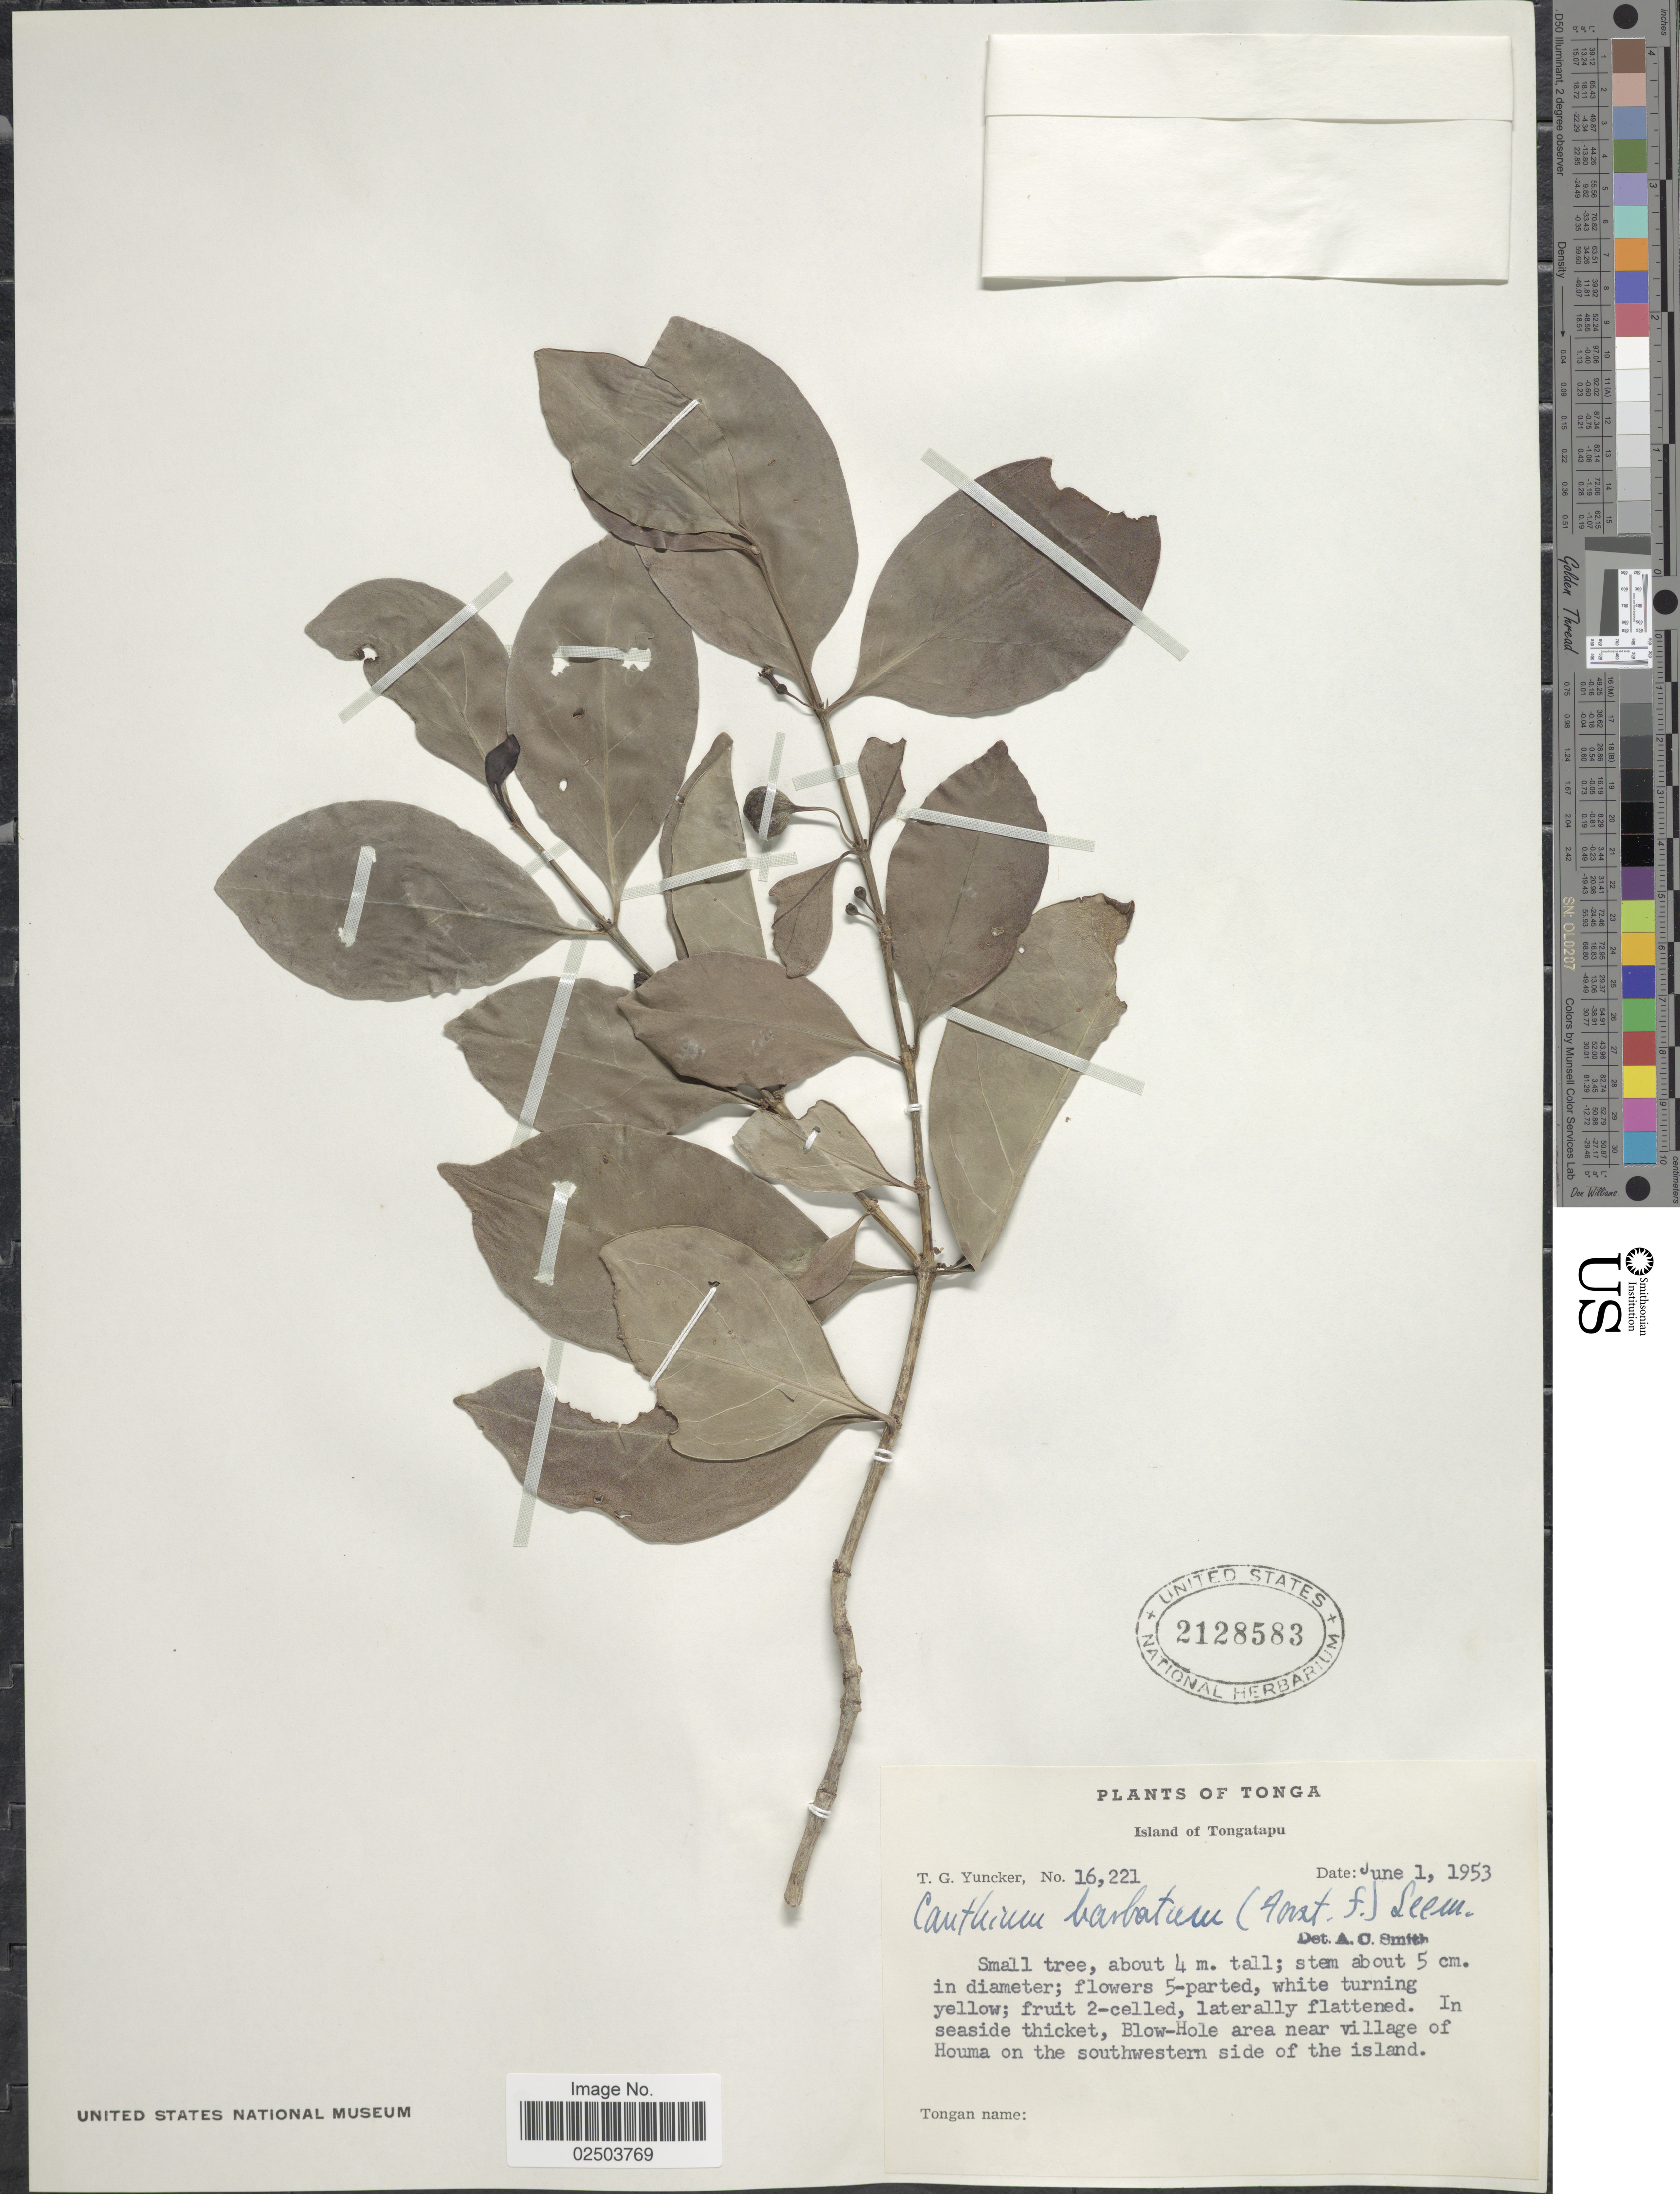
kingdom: Plantae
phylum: Tracheophyta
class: Magnoliopsida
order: Gentianales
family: Rubiaceae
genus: Canthium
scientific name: Canthium barbatum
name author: (G. Forst.) Seem.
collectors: T. G. Yuncker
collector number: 16221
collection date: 1953-06-01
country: Tonga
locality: Island of Tongatapu. In seaside thicket, Blow-Hole area near village of Houma on the southwestern side of the island.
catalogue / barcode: US 2128583